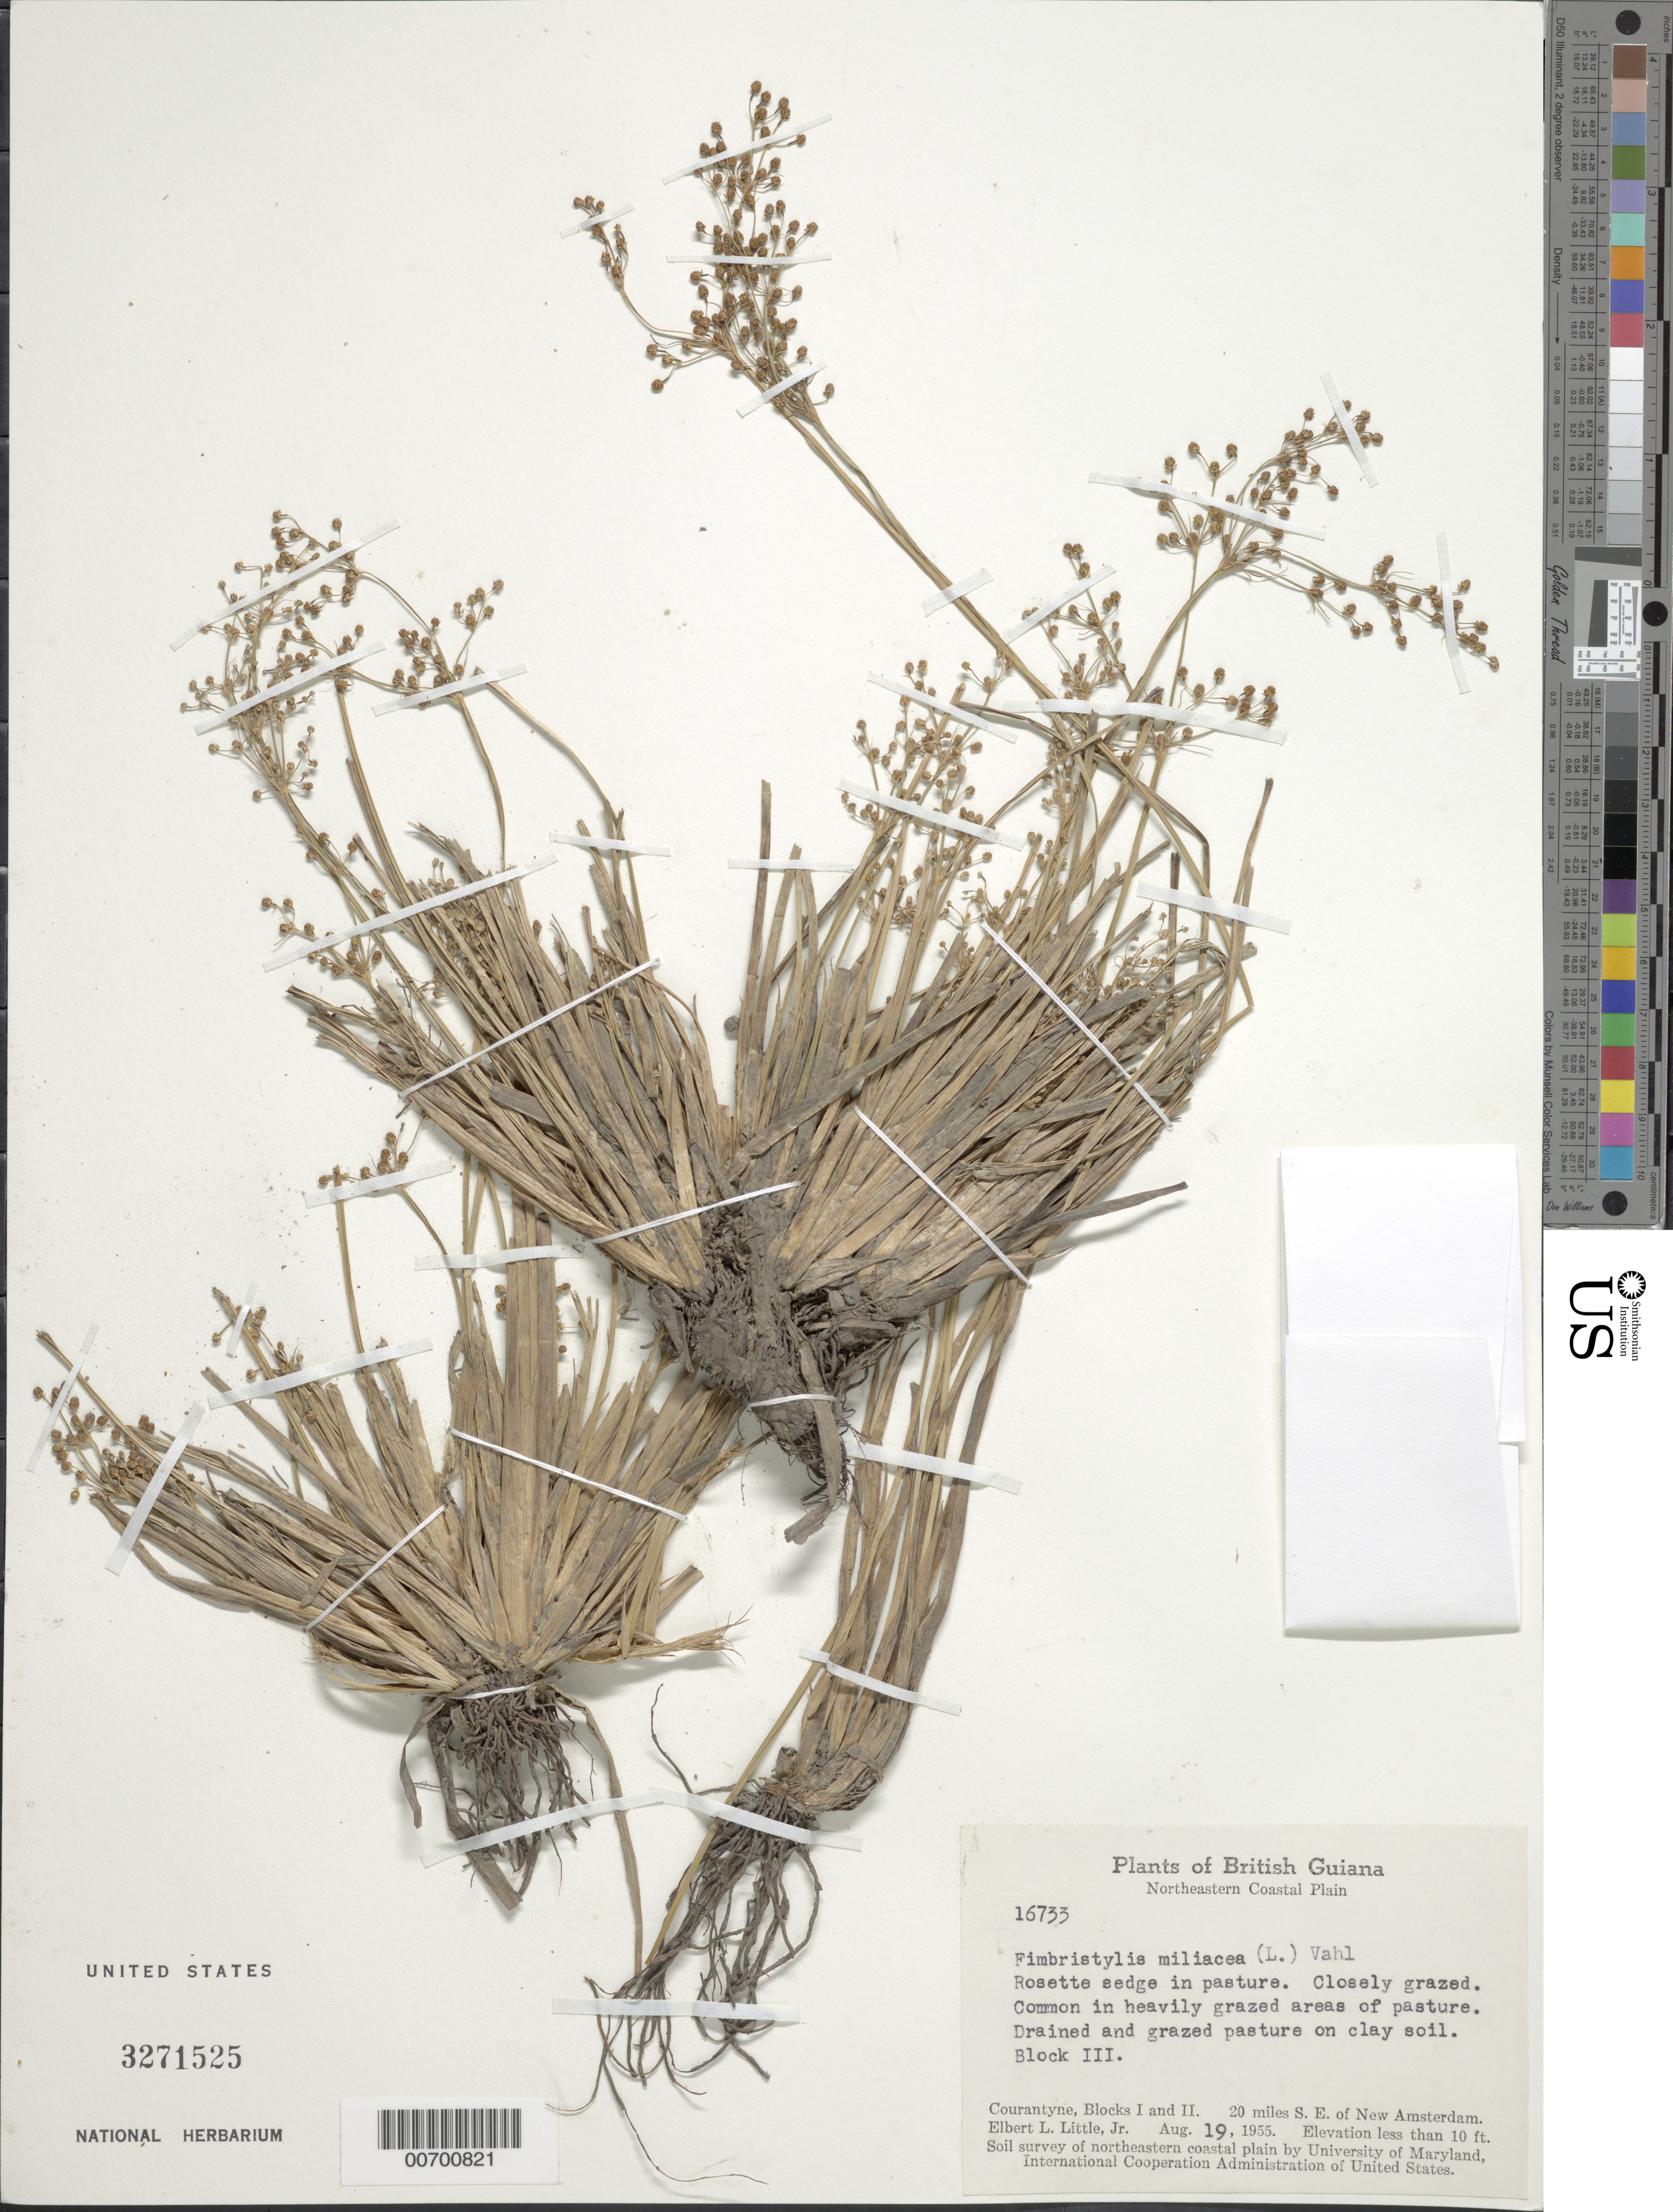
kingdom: Plantae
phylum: Tracheophyta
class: Liliopsida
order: Poales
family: Cyperaceae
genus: Fimbristylis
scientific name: Fimbristylis littoralis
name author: Gaudich.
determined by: Strong, M. T., (US), Smithsonian Institution - National Museum of Natural History (UNITED STATES)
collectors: E. L. Little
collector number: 16733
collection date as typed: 19-Aug-55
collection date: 1955-08-19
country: Guyana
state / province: E. Berbice-Corentyne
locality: Courantyne, Blocks III. 20 mi. SE of New Amsterdam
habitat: Clay soil; heavily grazed areas of pasture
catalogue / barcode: US 3271525